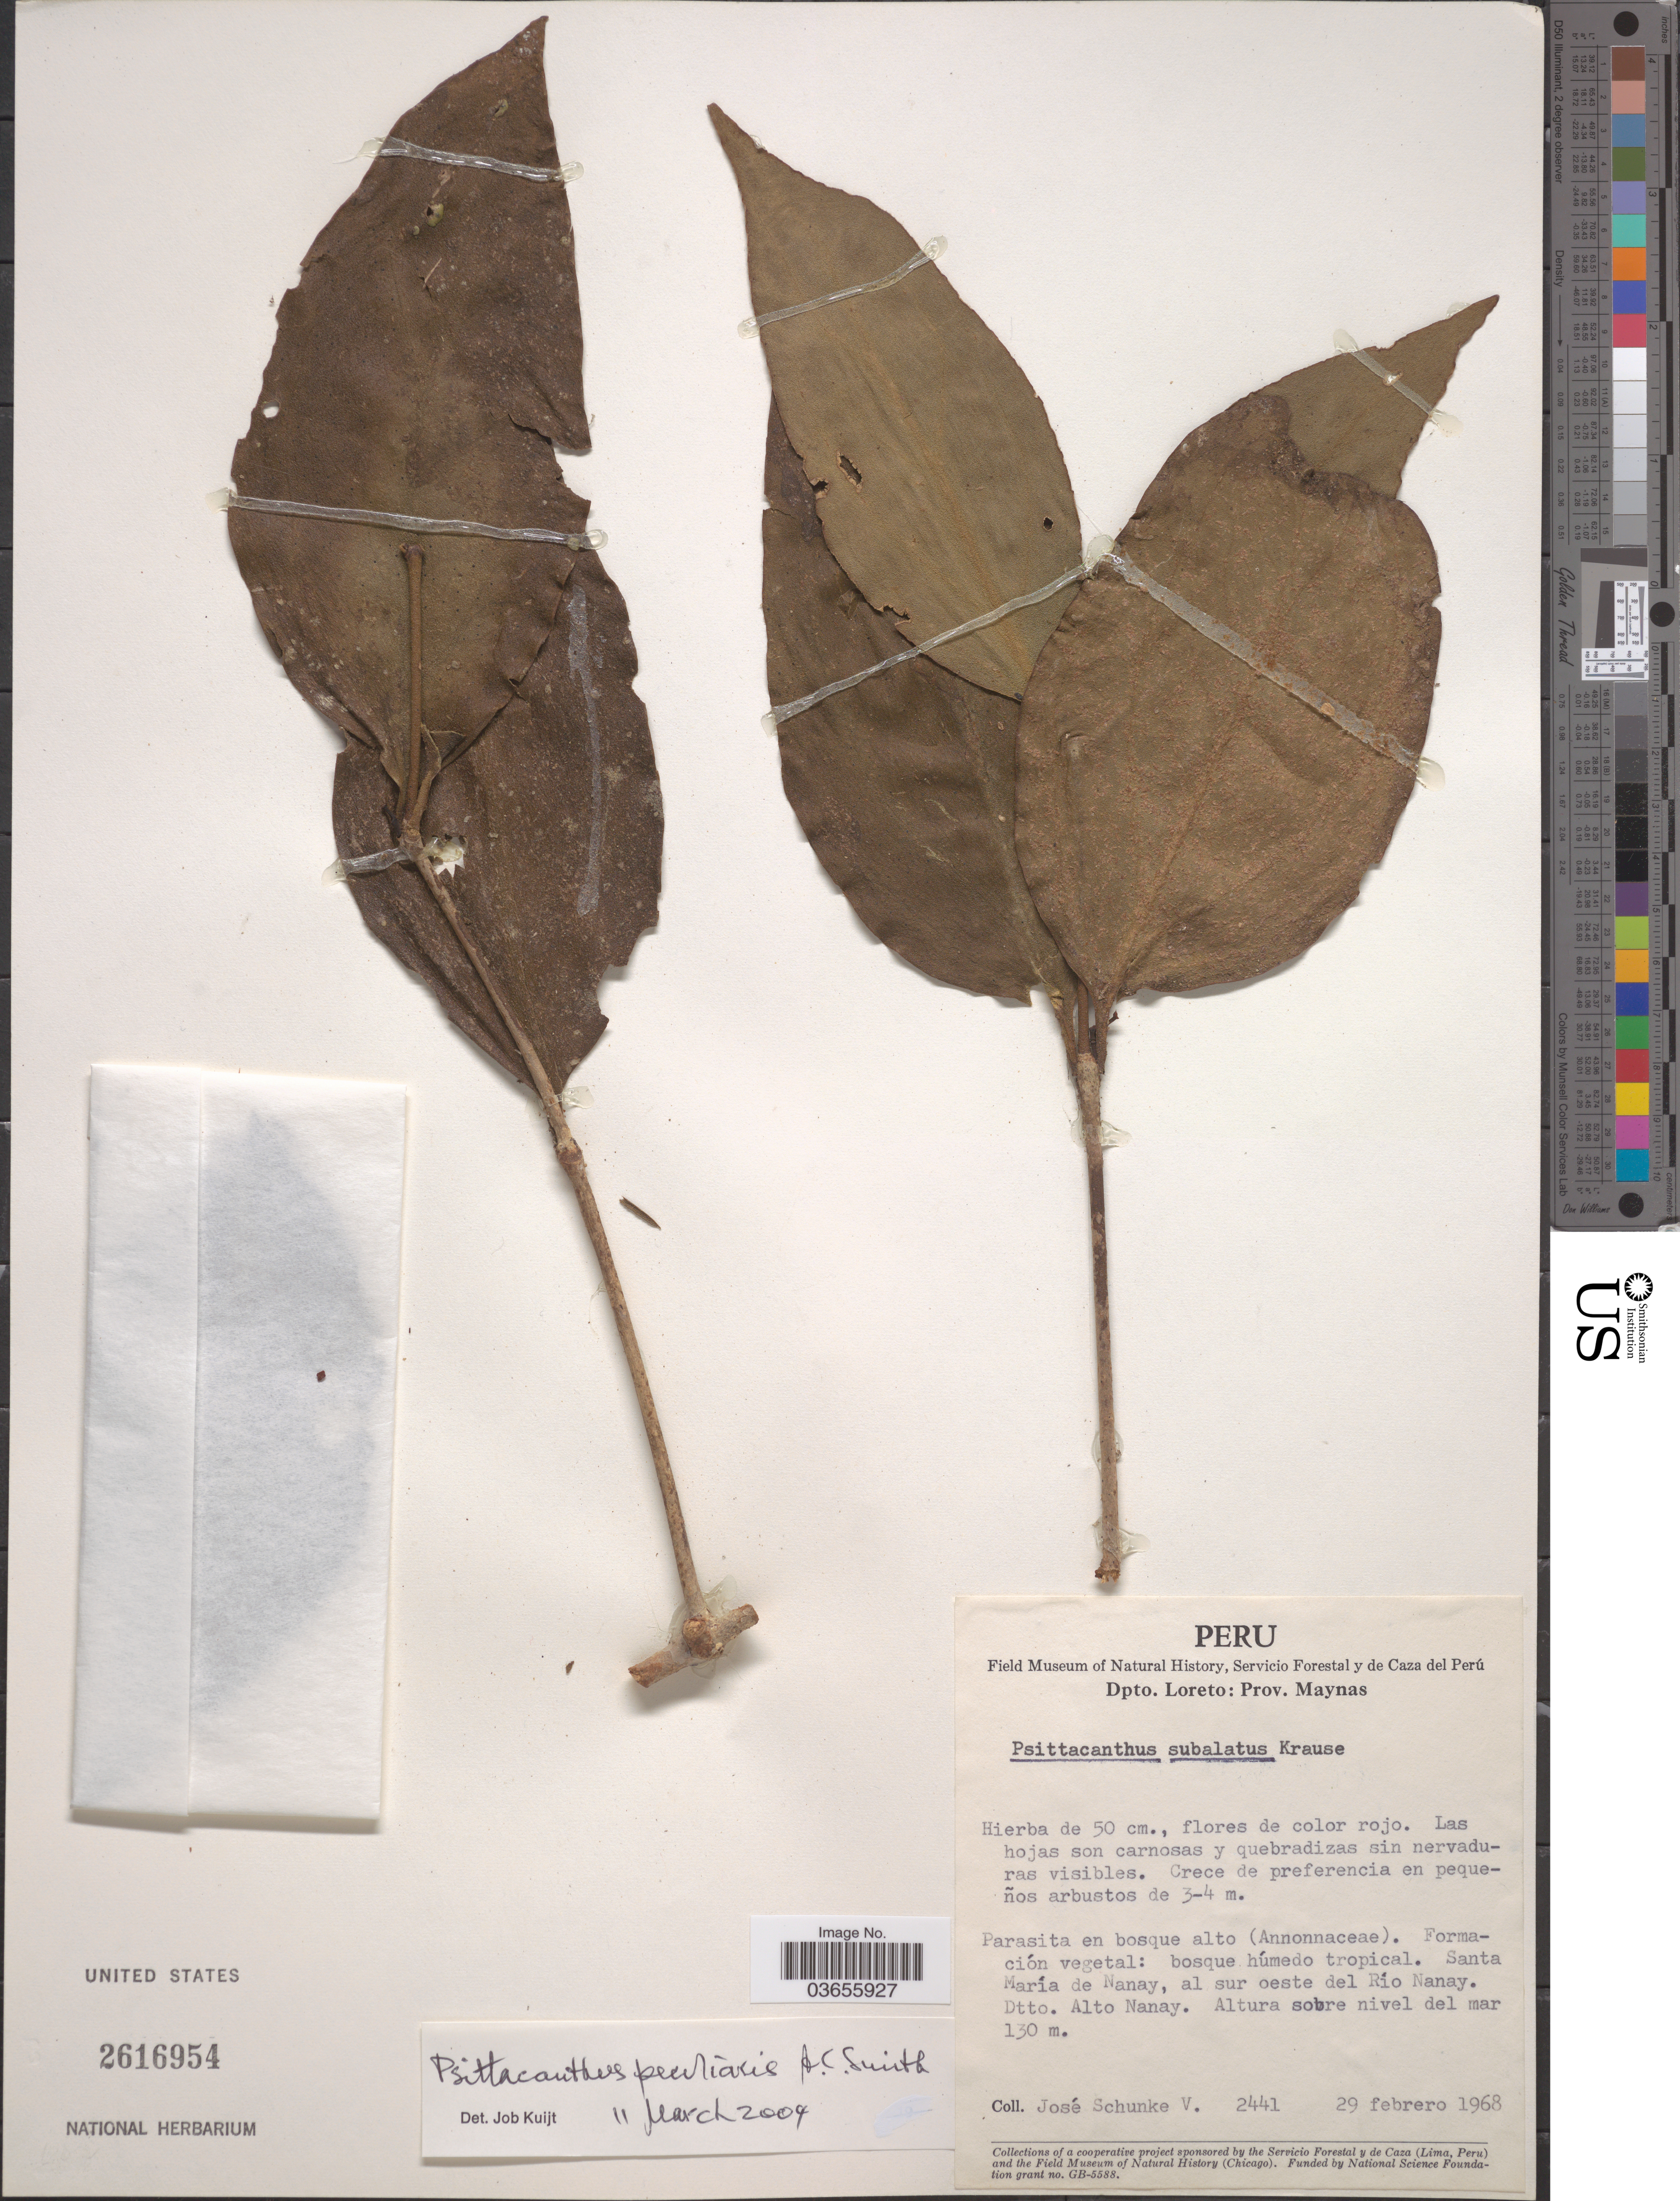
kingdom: Plantae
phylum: Tracheophyta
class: Magnoliopsida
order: Santalales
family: Loranthaceae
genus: Psittacanthus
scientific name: Psittacanthus peculiaris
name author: A.C. Sm.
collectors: J. Schunke Vigo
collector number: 2441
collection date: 1968-02-29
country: Peru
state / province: Loreto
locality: Dpto. Loreto: Prov. Maynas. Santa María de Nanay, al sur oeste del Río Nanay. Dtto. Alto Nanay.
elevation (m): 130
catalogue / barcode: US 2616954